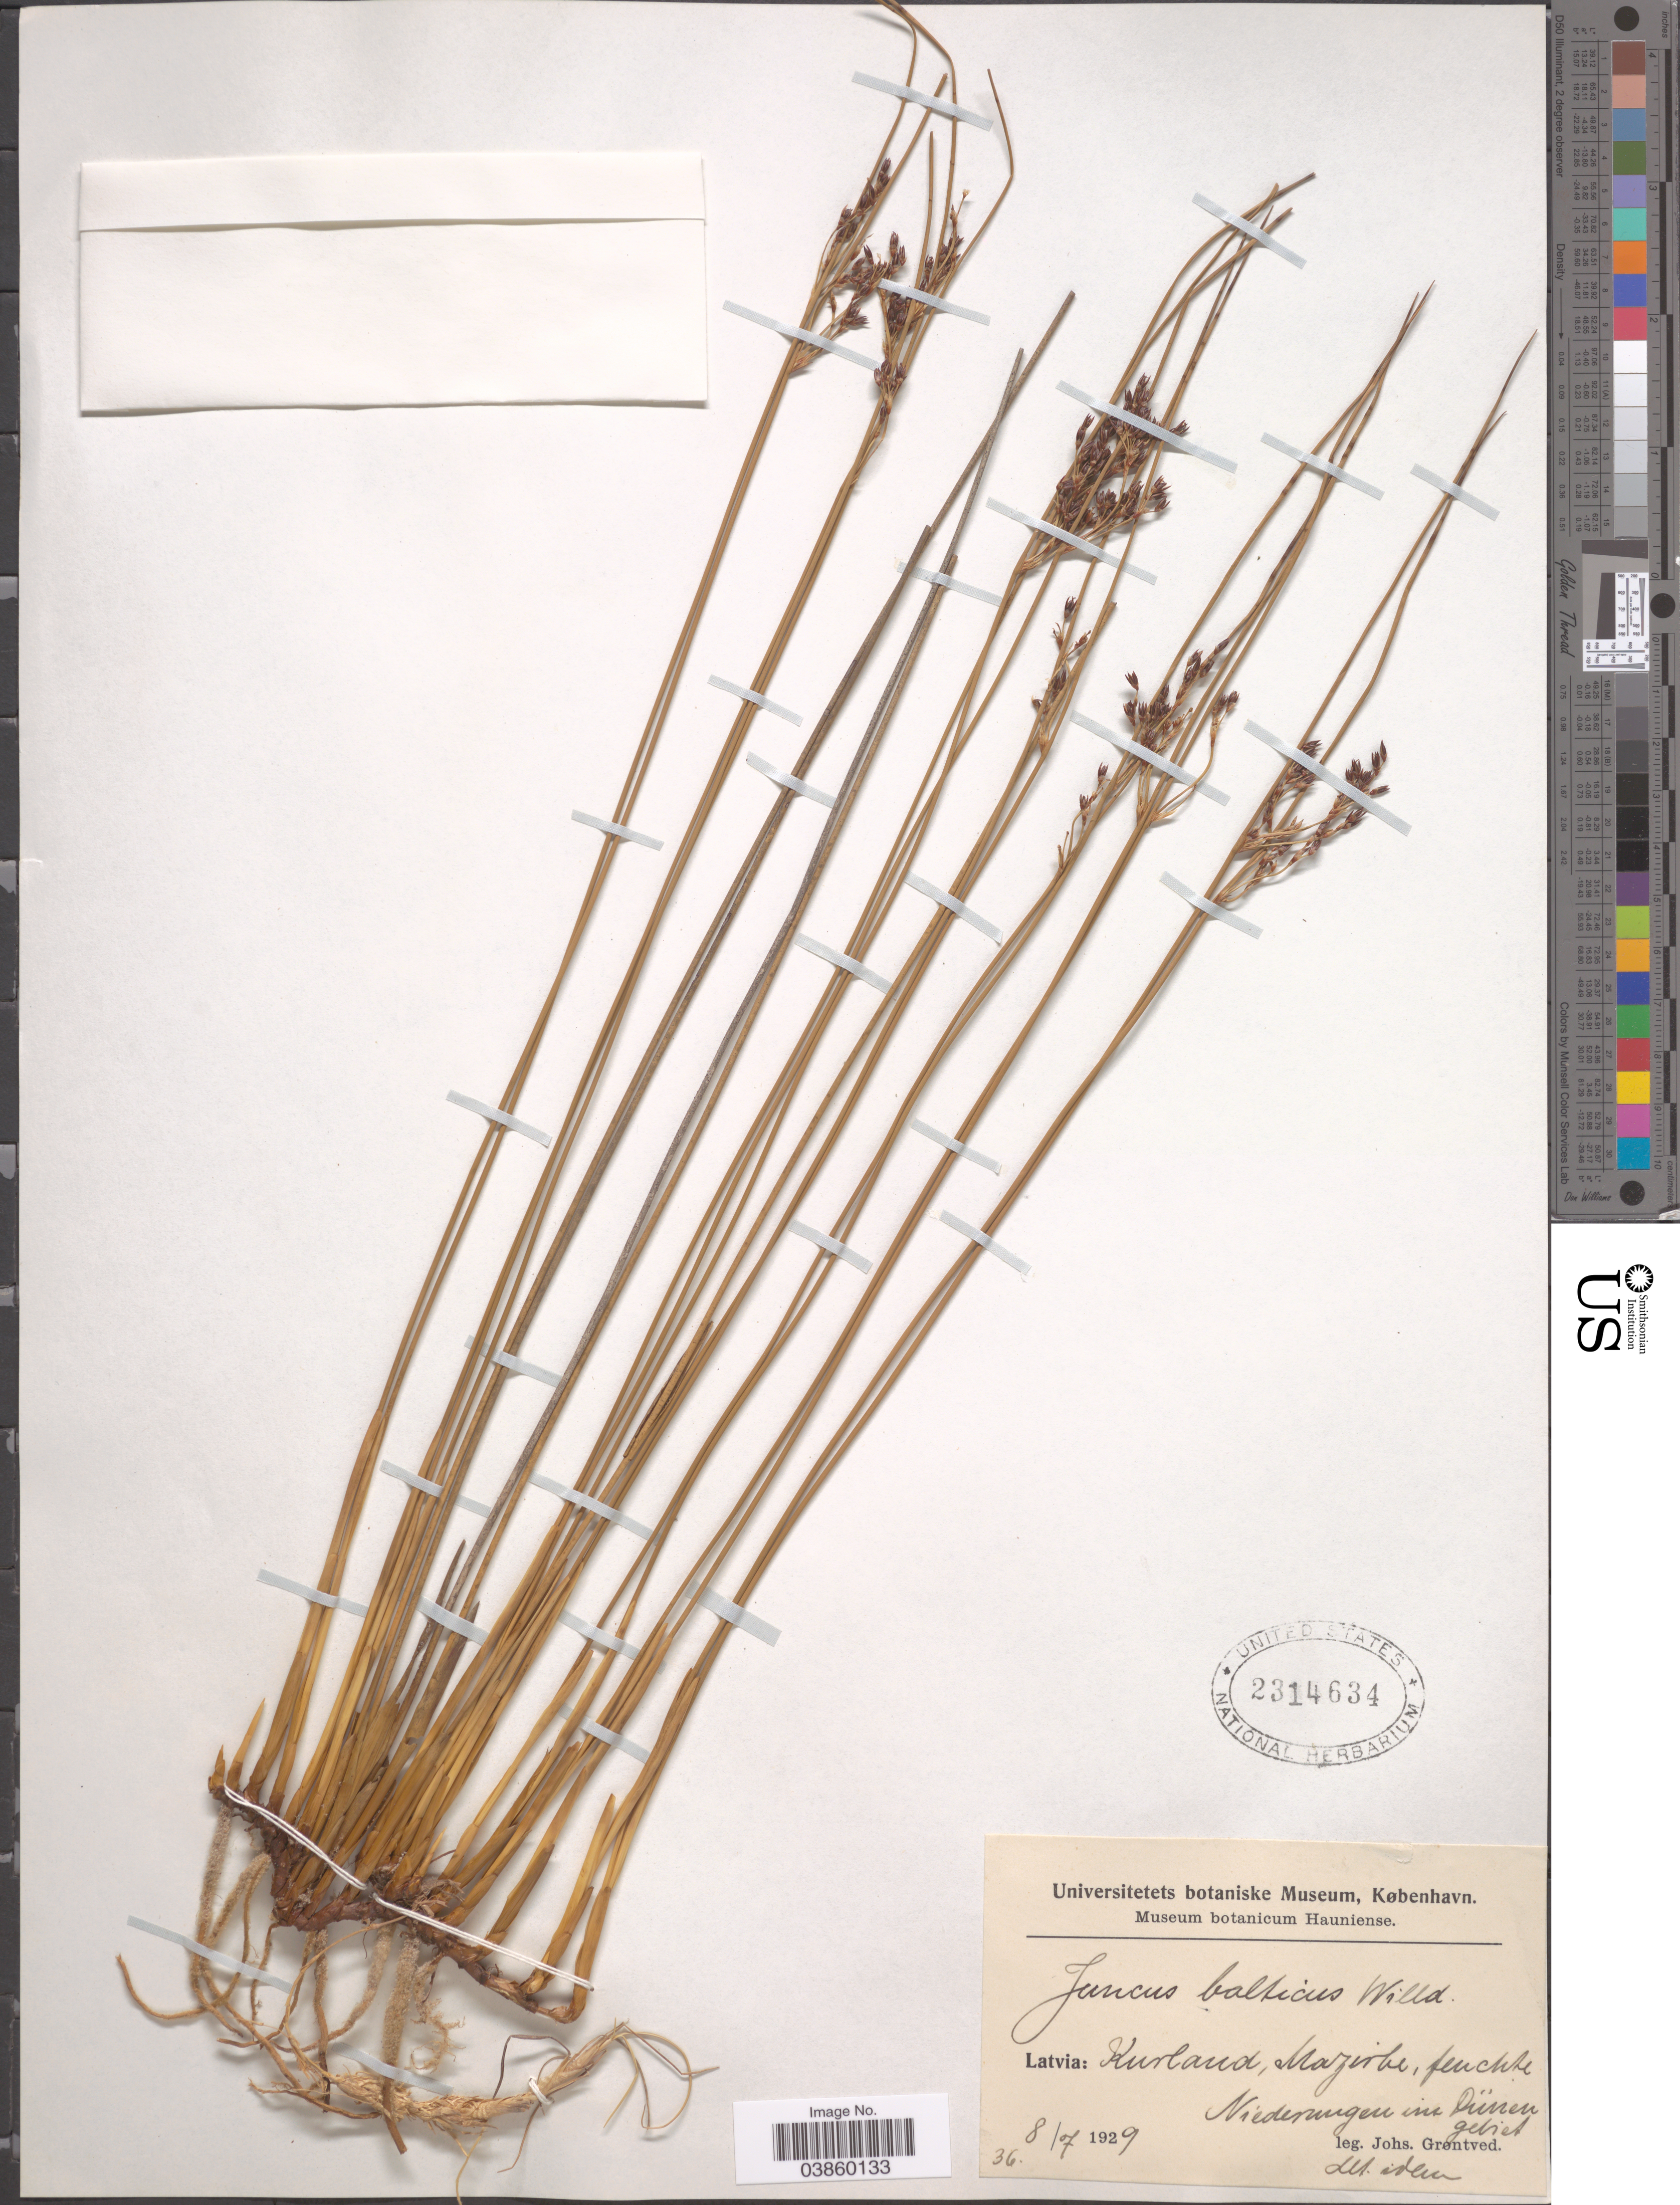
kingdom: Plantae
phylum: Tracheophyta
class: Liliopsida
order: Poales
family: Juncaceae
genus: Juncus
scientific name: Juncus balticus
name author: Willd.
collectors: J. Grøntved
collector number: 36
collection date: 1929-07-08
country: Latvia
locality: Kurland, Mazirke, feuchte. Niederugen im Dünen gebiet. [interpreted]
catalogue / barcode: US 2314634